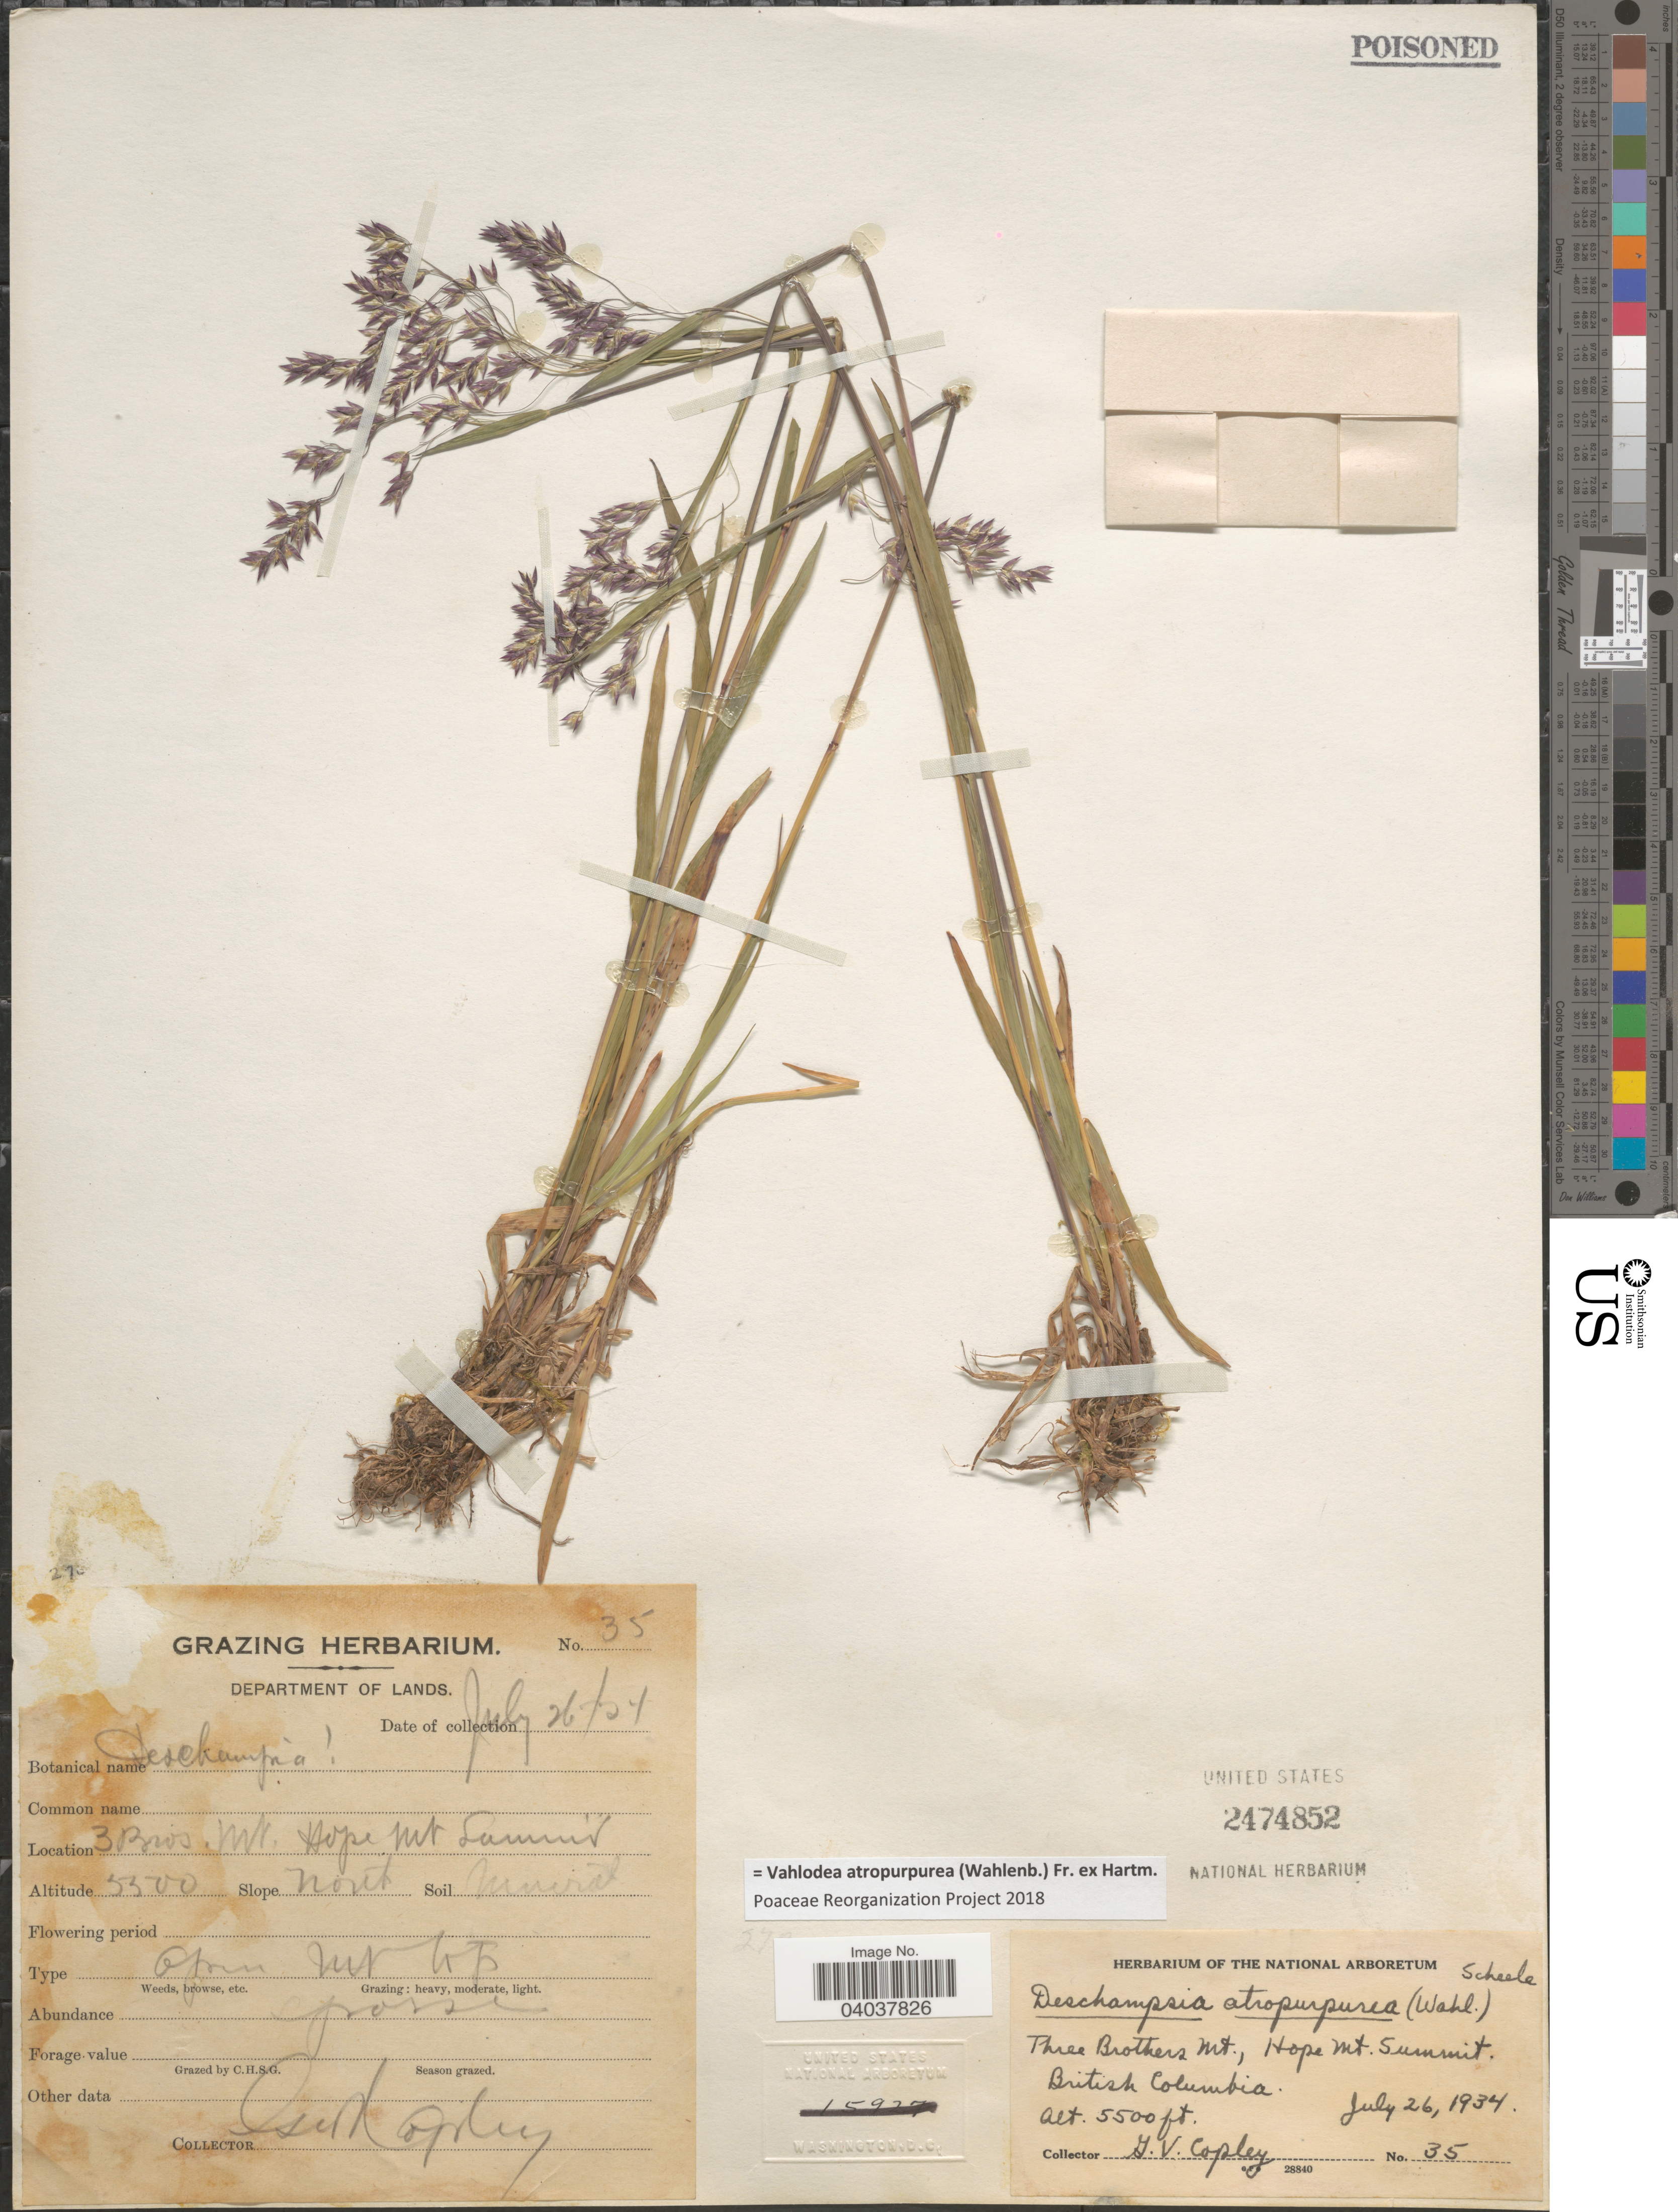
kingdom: Plantae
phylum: Tracheophyta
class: Liliopsida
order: Poales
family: Poaceae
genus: Vahlodea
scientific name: Vahlodea atropurpurea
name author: (Wahlenb.) Fr. ex Hartm.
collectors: G. Copley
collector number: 35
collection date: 1934-07-26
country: Canada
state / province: British Columbia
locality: Three Brothers Mt., Hope Mt. Summit. Slope North.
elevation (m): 1676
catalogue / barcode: US 2474852